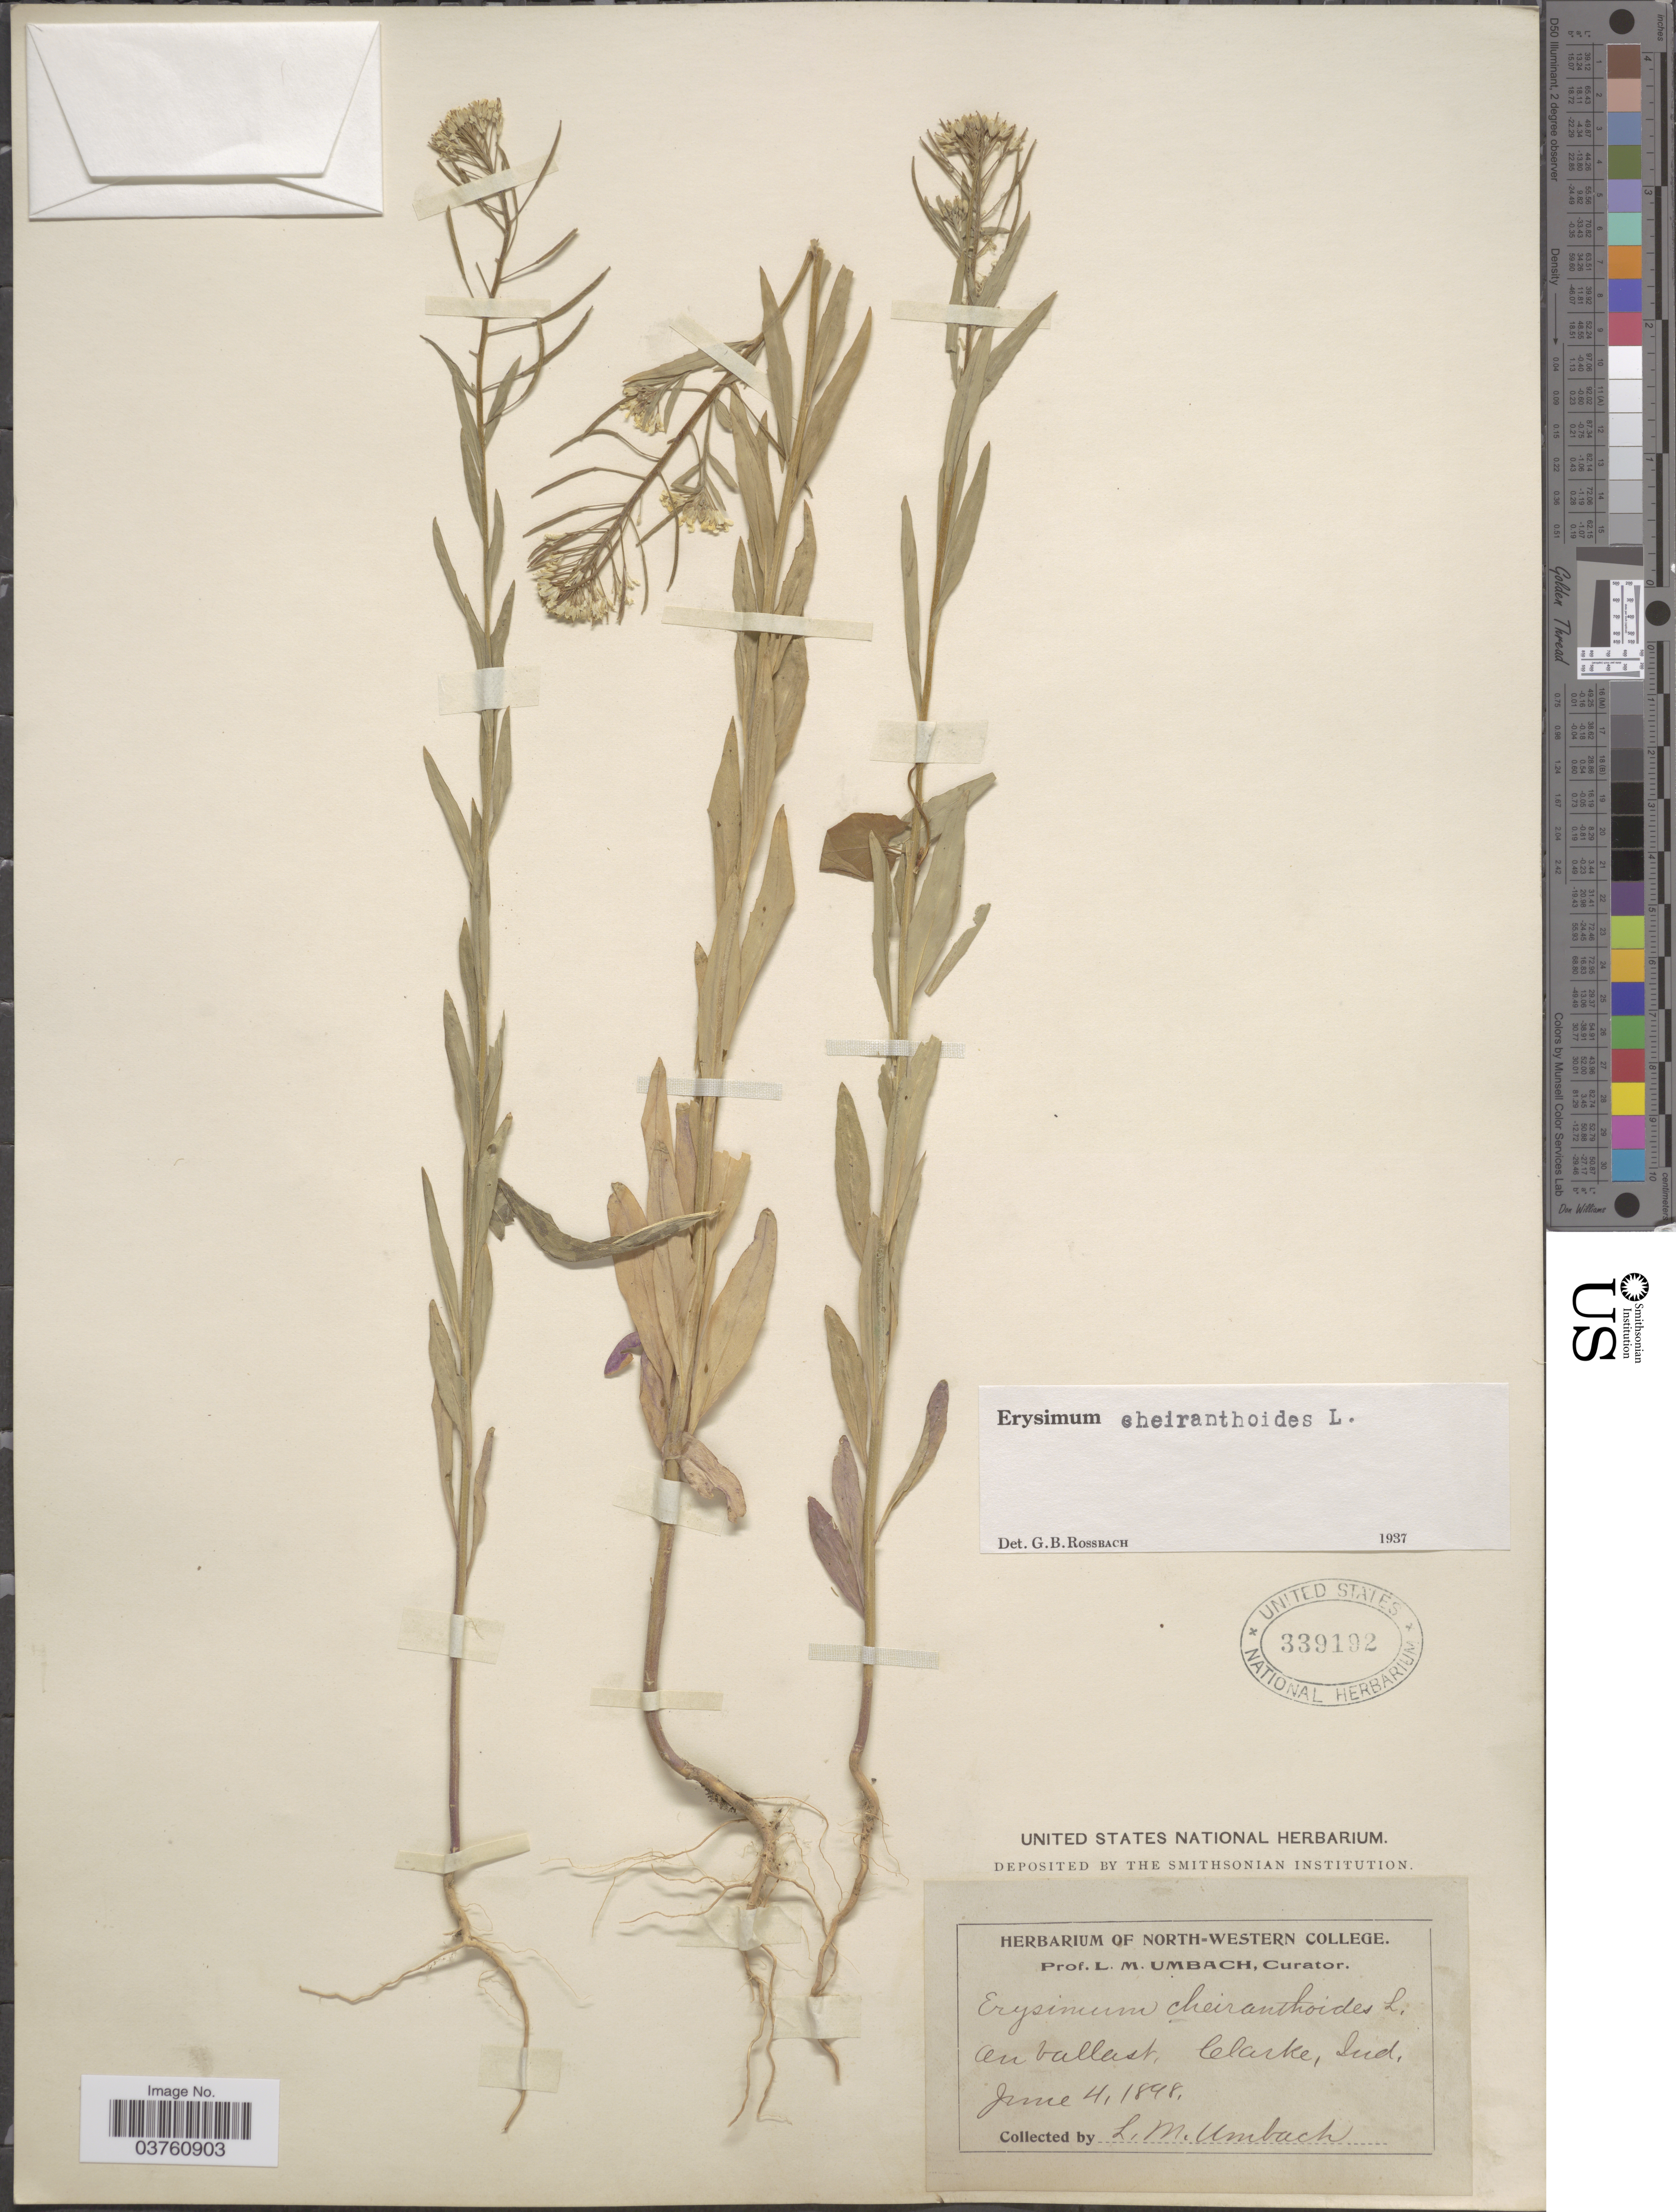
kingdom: Plantae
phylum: Tracheophyta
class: Magnoliopsida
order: Brassicales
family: Brassicaceae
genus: Erysimum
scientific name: Erysimum cheiranthoides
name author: L.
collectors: L. M. Umbach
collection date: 1898-06-04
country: United States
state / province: Indiana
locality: On ballast, Clarke.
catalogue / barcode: US 339192